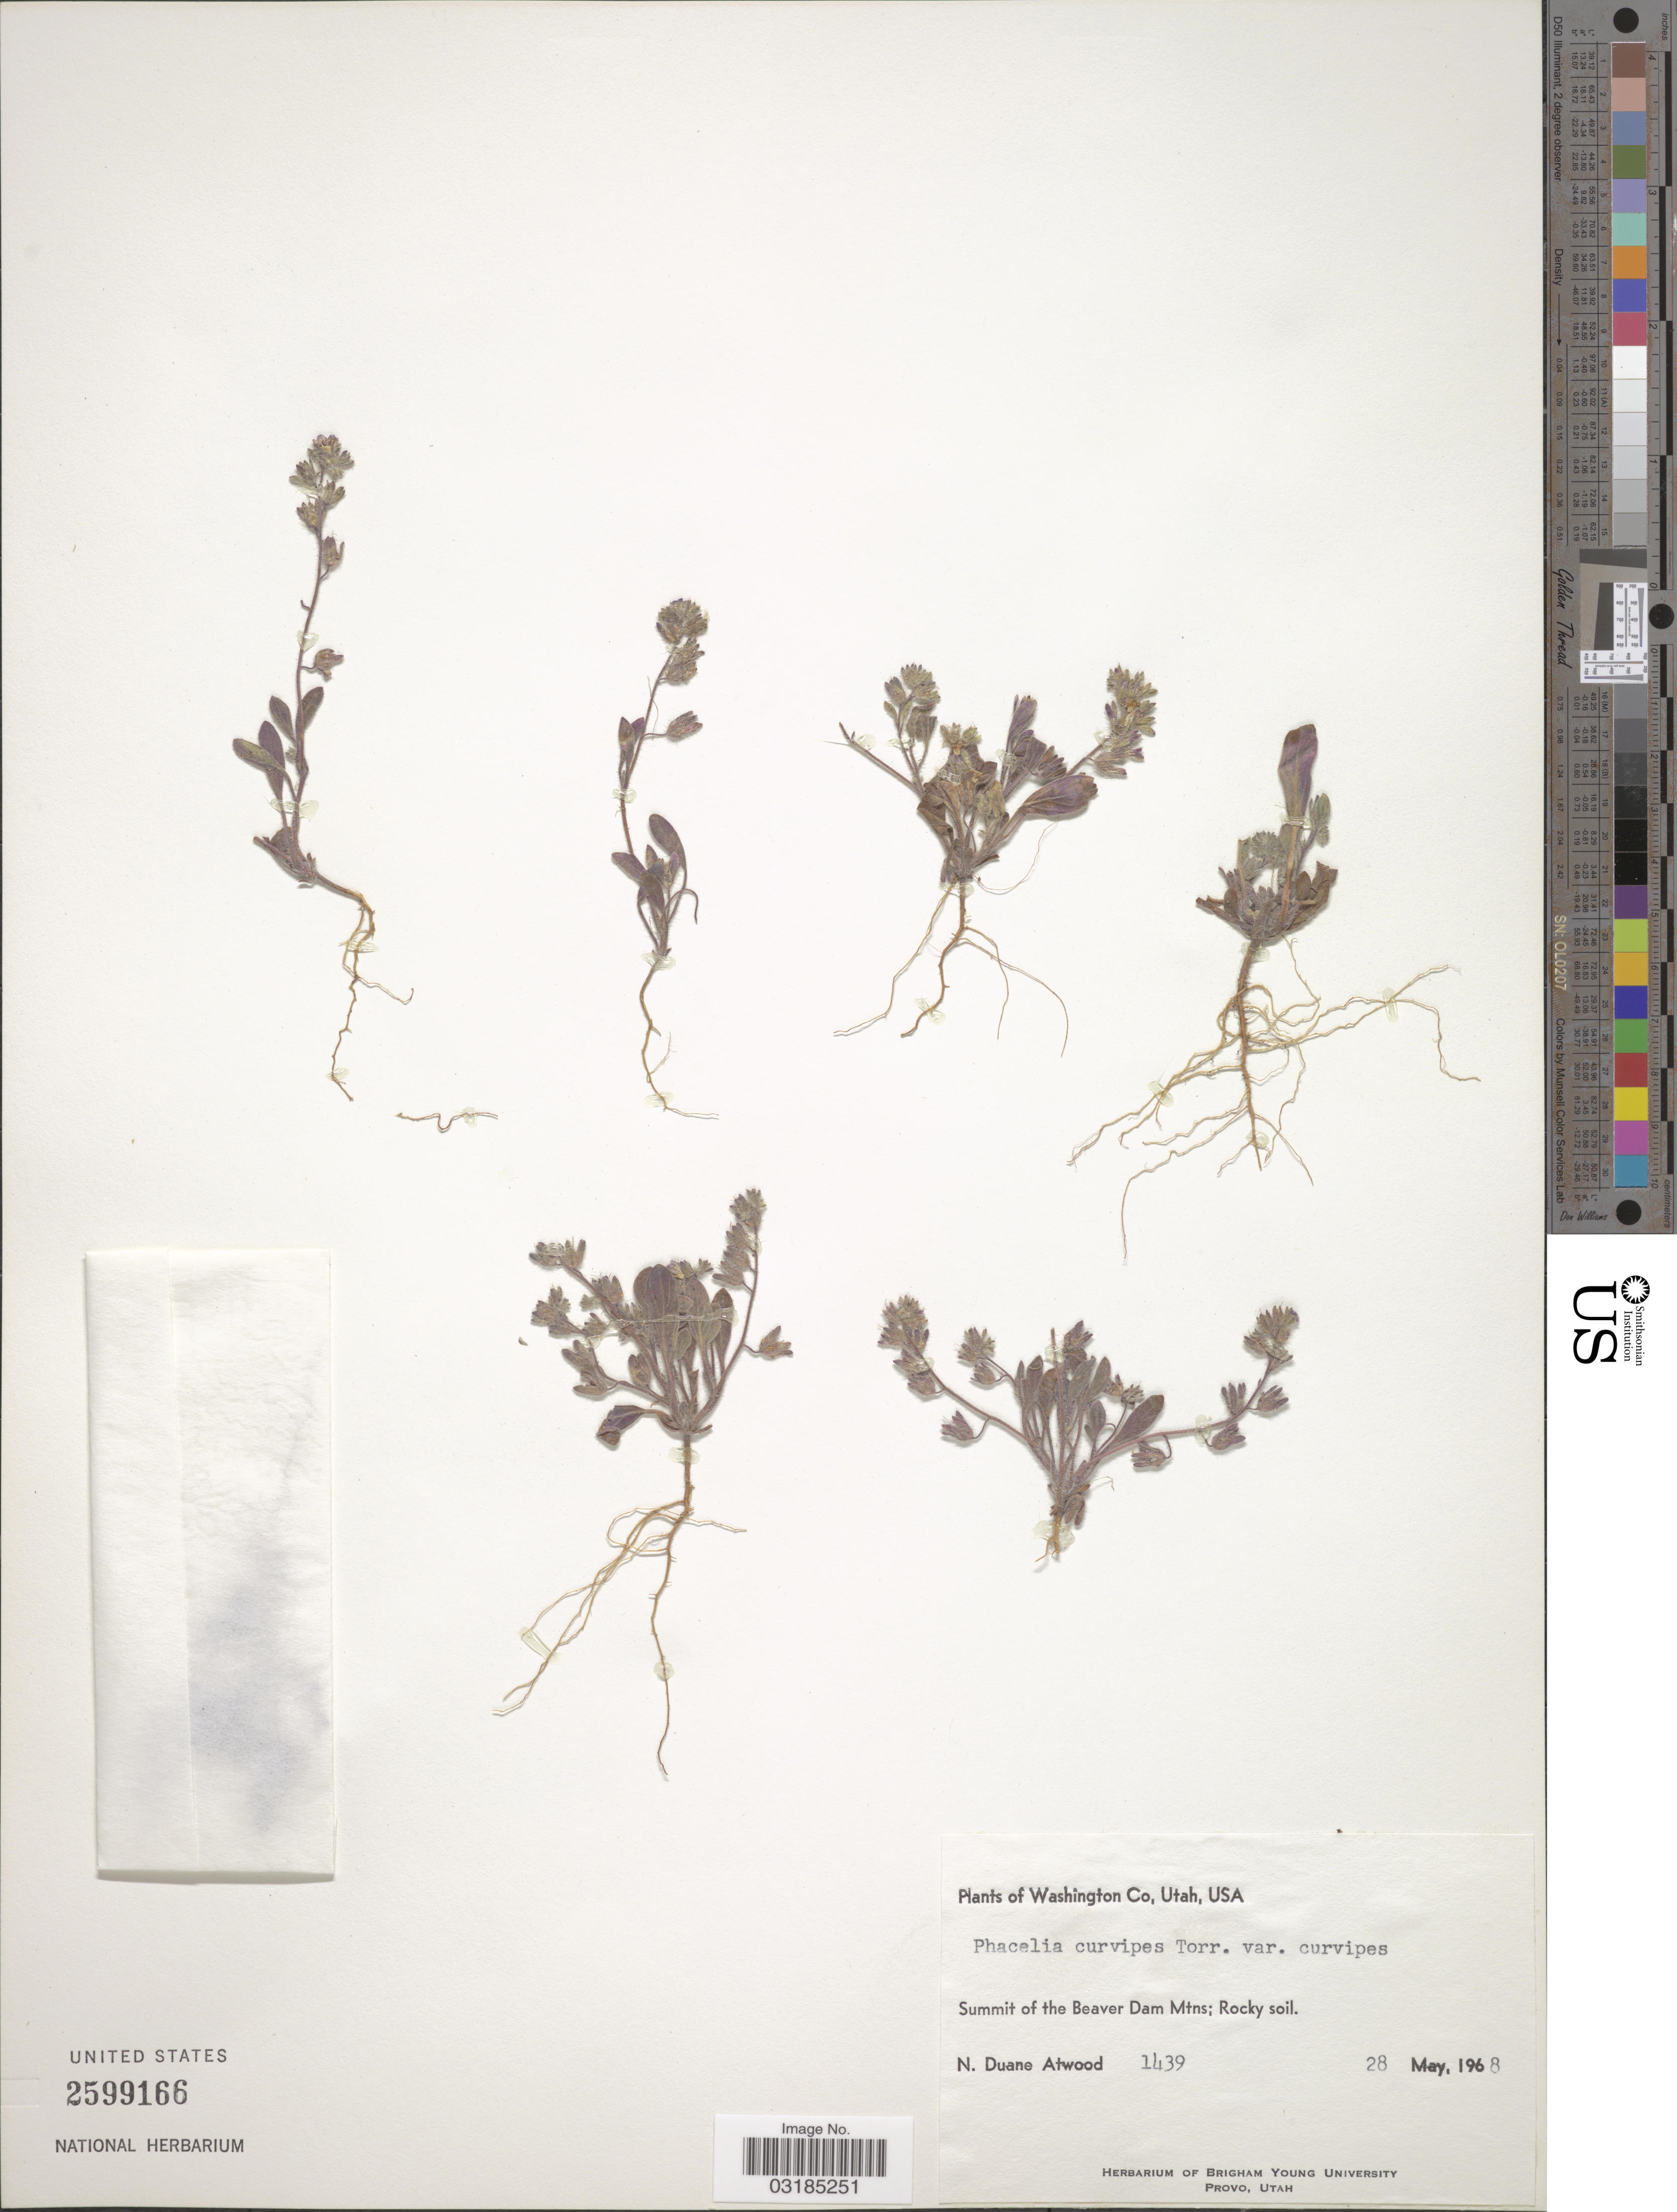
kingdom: Plantae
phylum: Tracheophyta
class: Magnoliopsida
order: Boraginales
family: Hydrophyllaceae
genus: Phacelia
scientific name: Phacelia curvipes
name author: Torr. in C. King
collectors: N. Atwood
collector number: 1439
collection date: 1968-05-28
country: United States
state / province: Utah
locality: Washington Co. Summit of the Beaver Dam Mtns.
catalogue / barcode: US 2599166